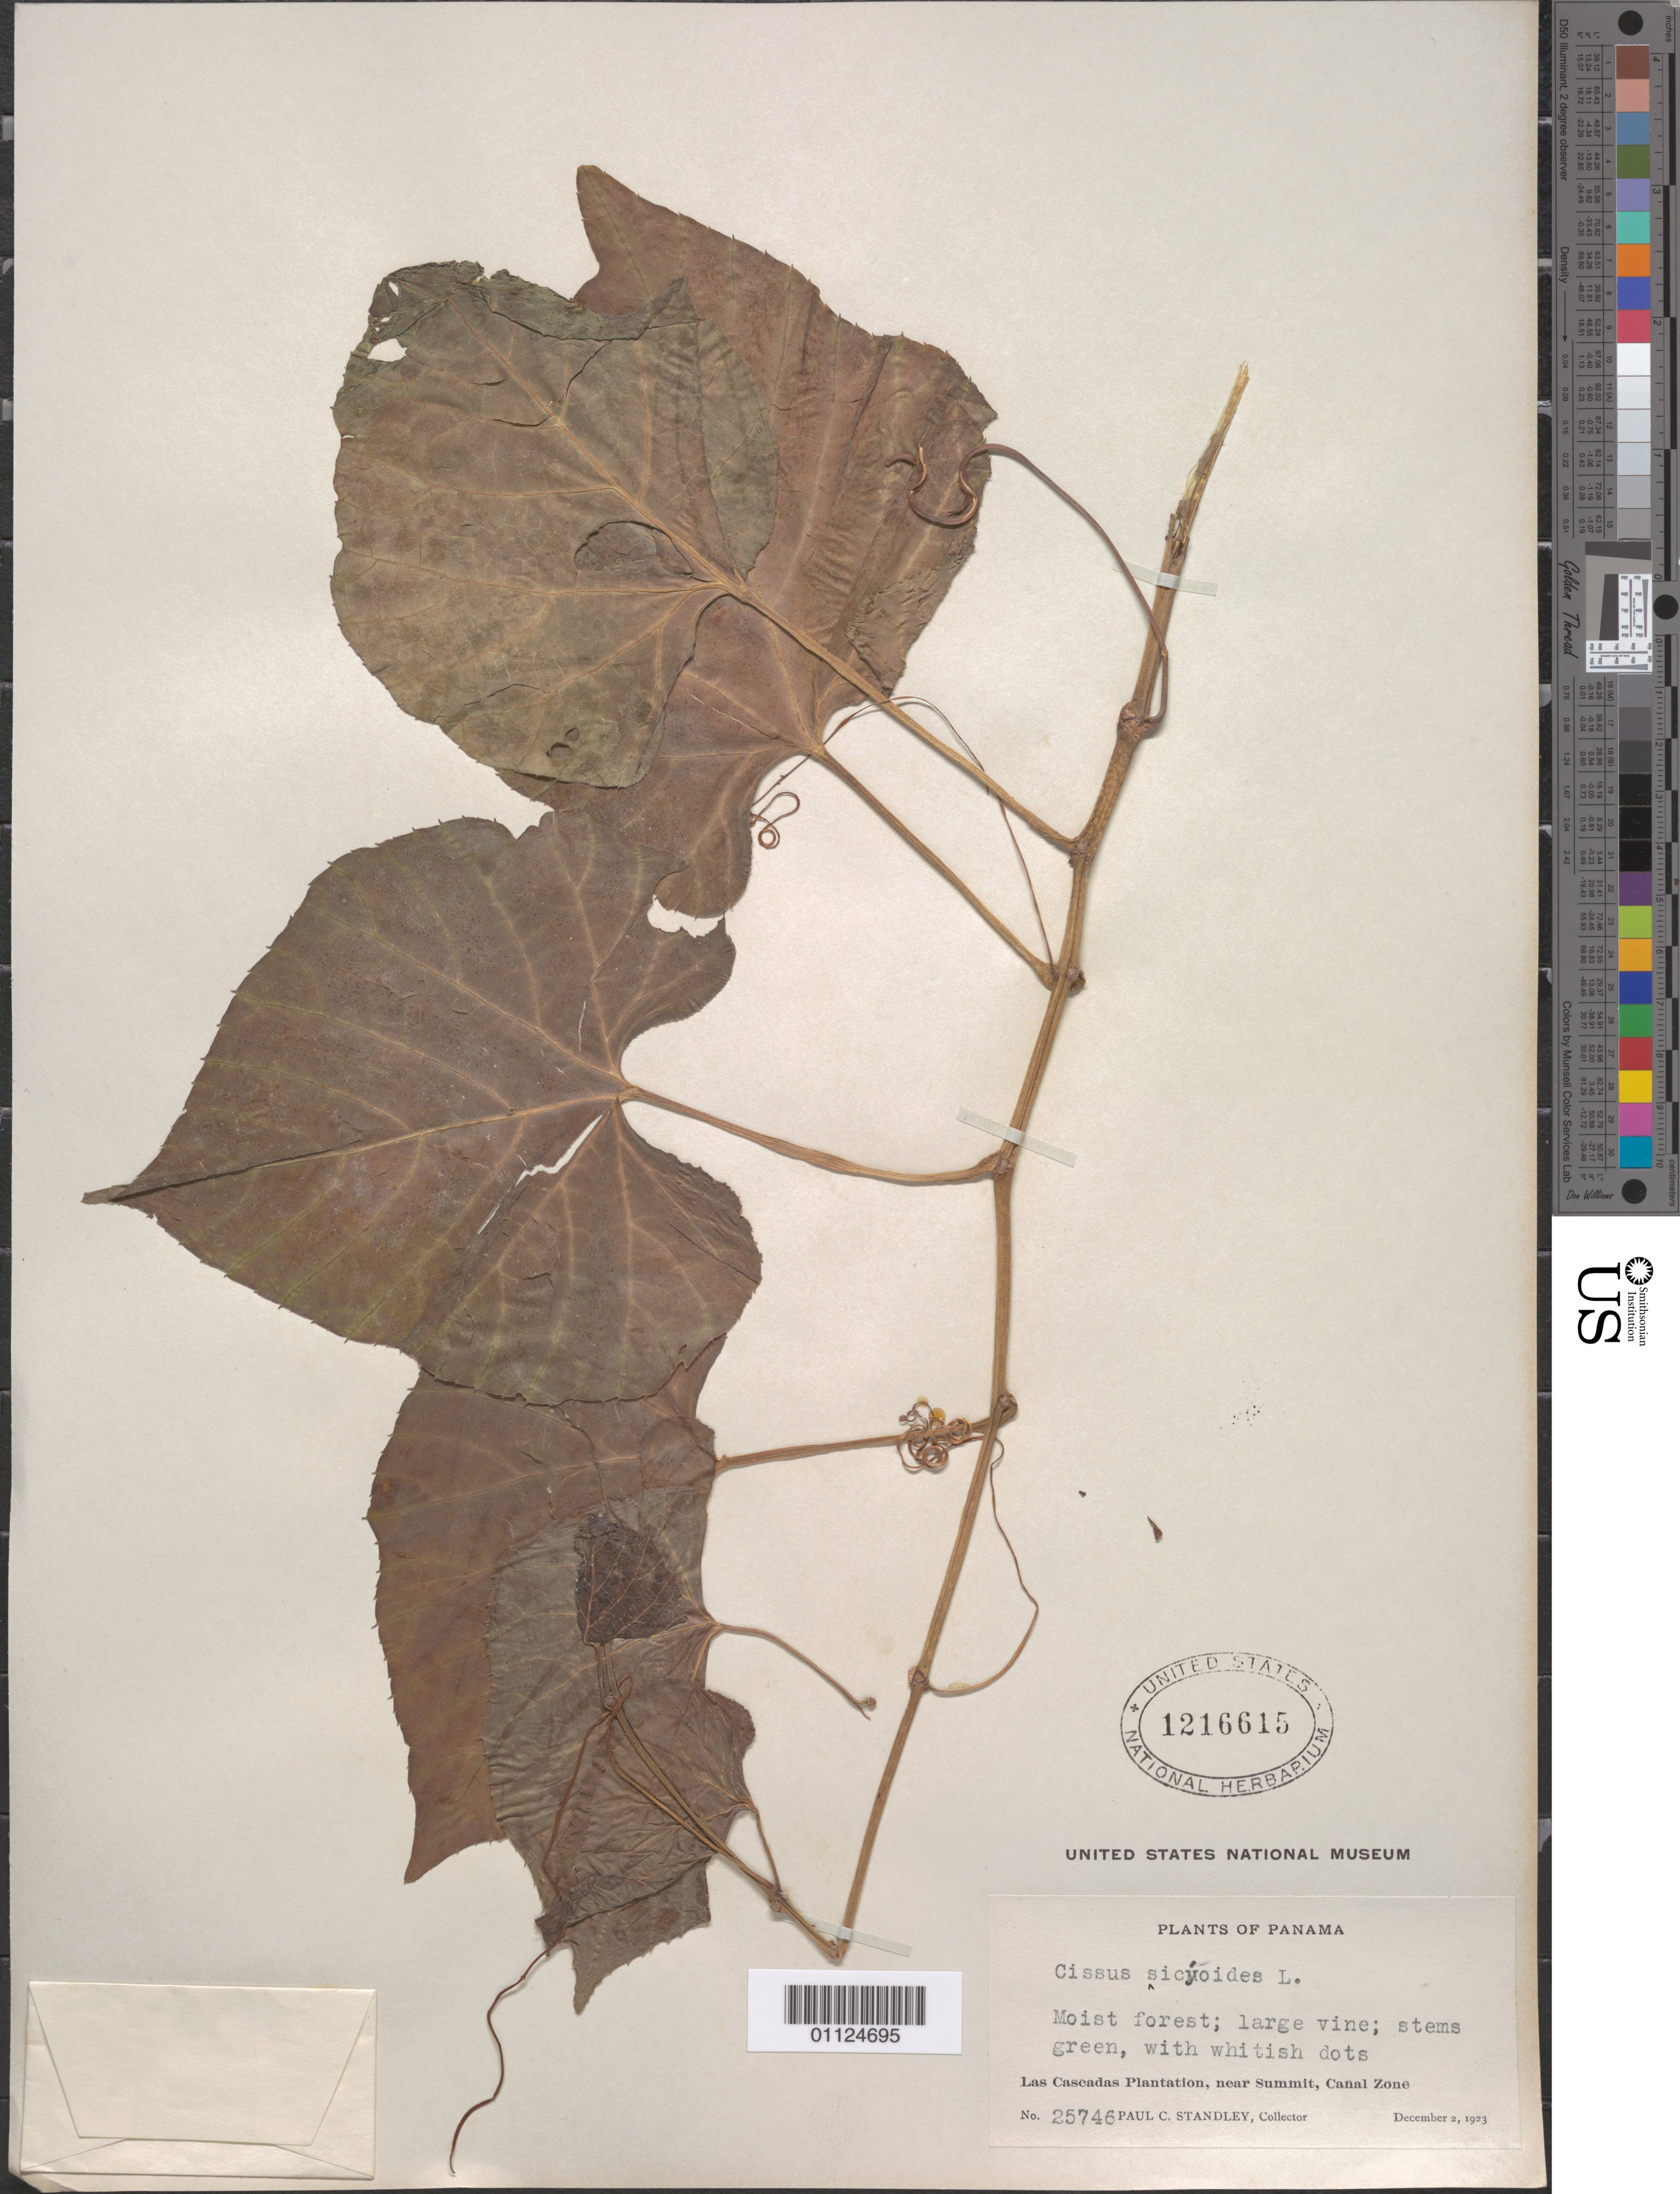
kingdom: Plantae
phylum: Tracheophyta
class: Magnoliopsida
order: Vitales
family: Vitaceae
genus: Cissus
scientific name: Cissus verticillata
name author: (L.) Nicolson & C.E. Jarvis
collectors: P. C. Standley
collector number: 25746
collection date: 1923-12-02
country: Panama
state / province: Panamá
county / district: Canal Zone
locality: Las Cascadas Plantation, near Summit.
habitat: Moist forest, large vine.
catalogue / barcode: US 1216615